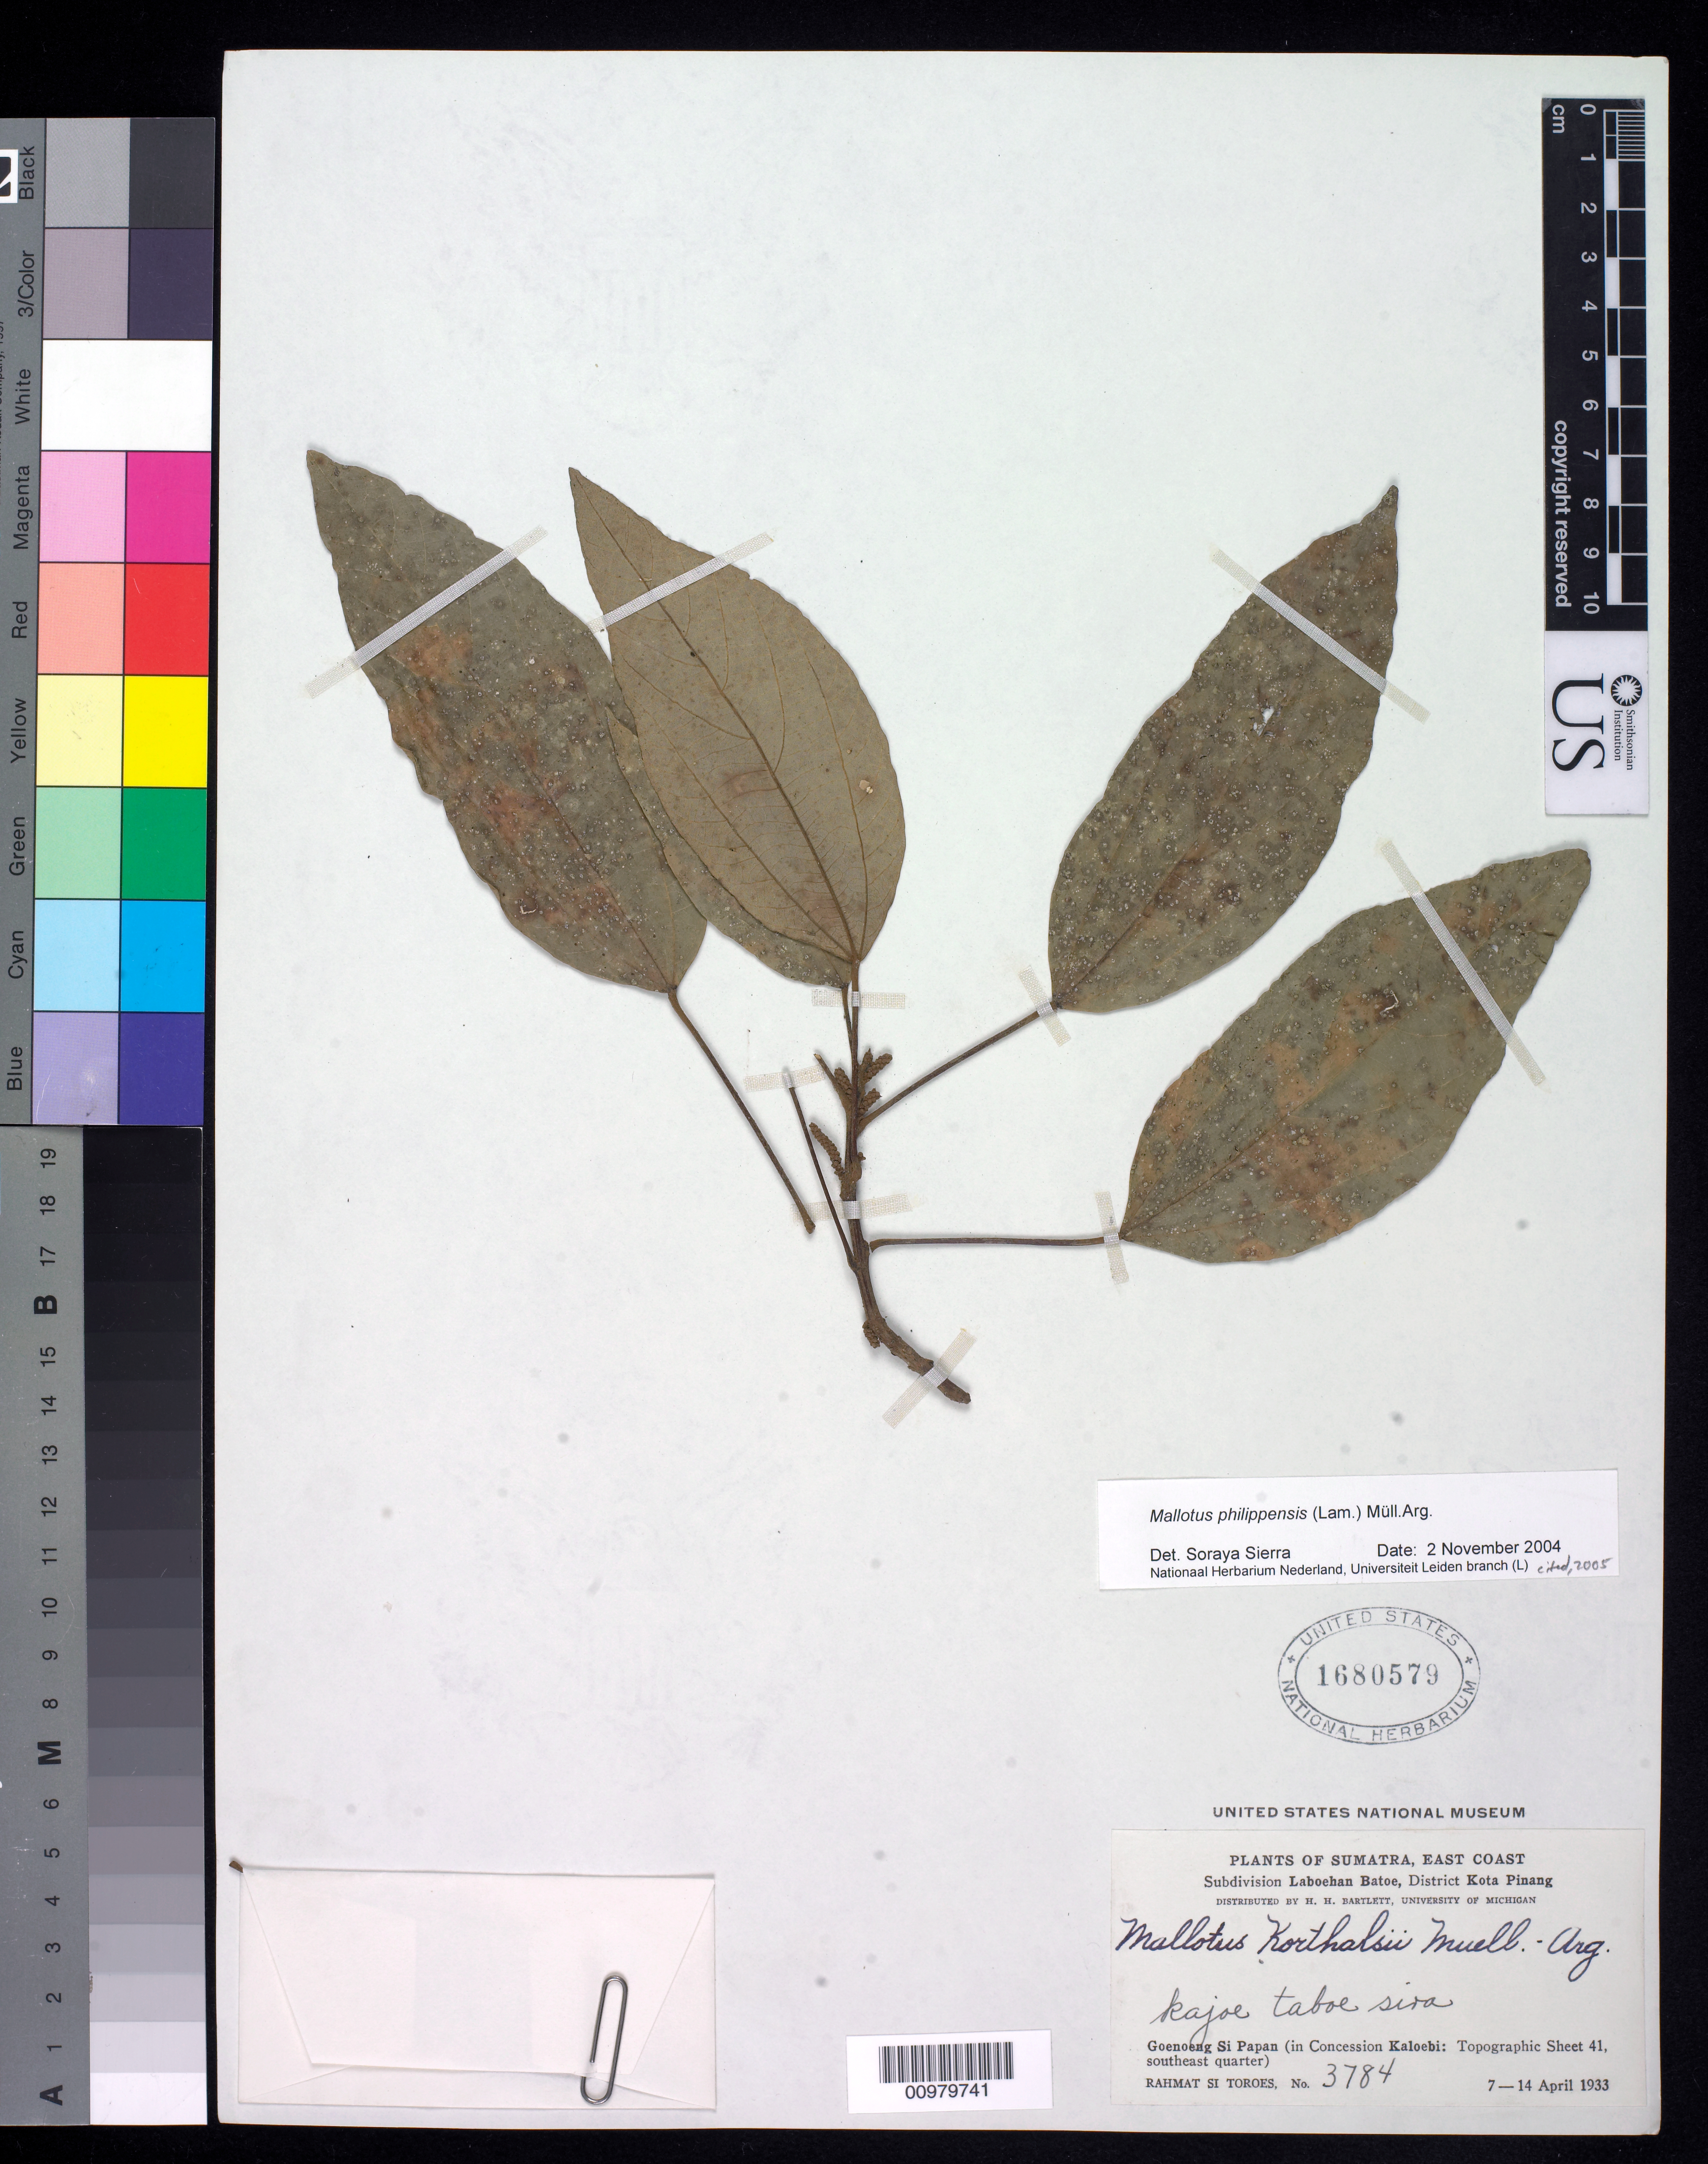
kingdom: Plantae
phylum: Tracheophyta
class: Magnoliopsida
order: Malpighiales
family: Euphorbiaceae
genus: Mallotus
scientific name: Mallotus philippensis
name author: (Lam.) Müll. Arg.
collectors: Rahmat Si Boeea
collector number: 3784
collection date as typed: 07 Apr 1933 to 14 Apr 1933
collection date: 1933-04-07/1933-04-14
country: Indonesia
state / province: Sumatra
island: Sumatra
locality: Topographic Sheet 41, southeast quarter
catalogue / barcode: US 1680579